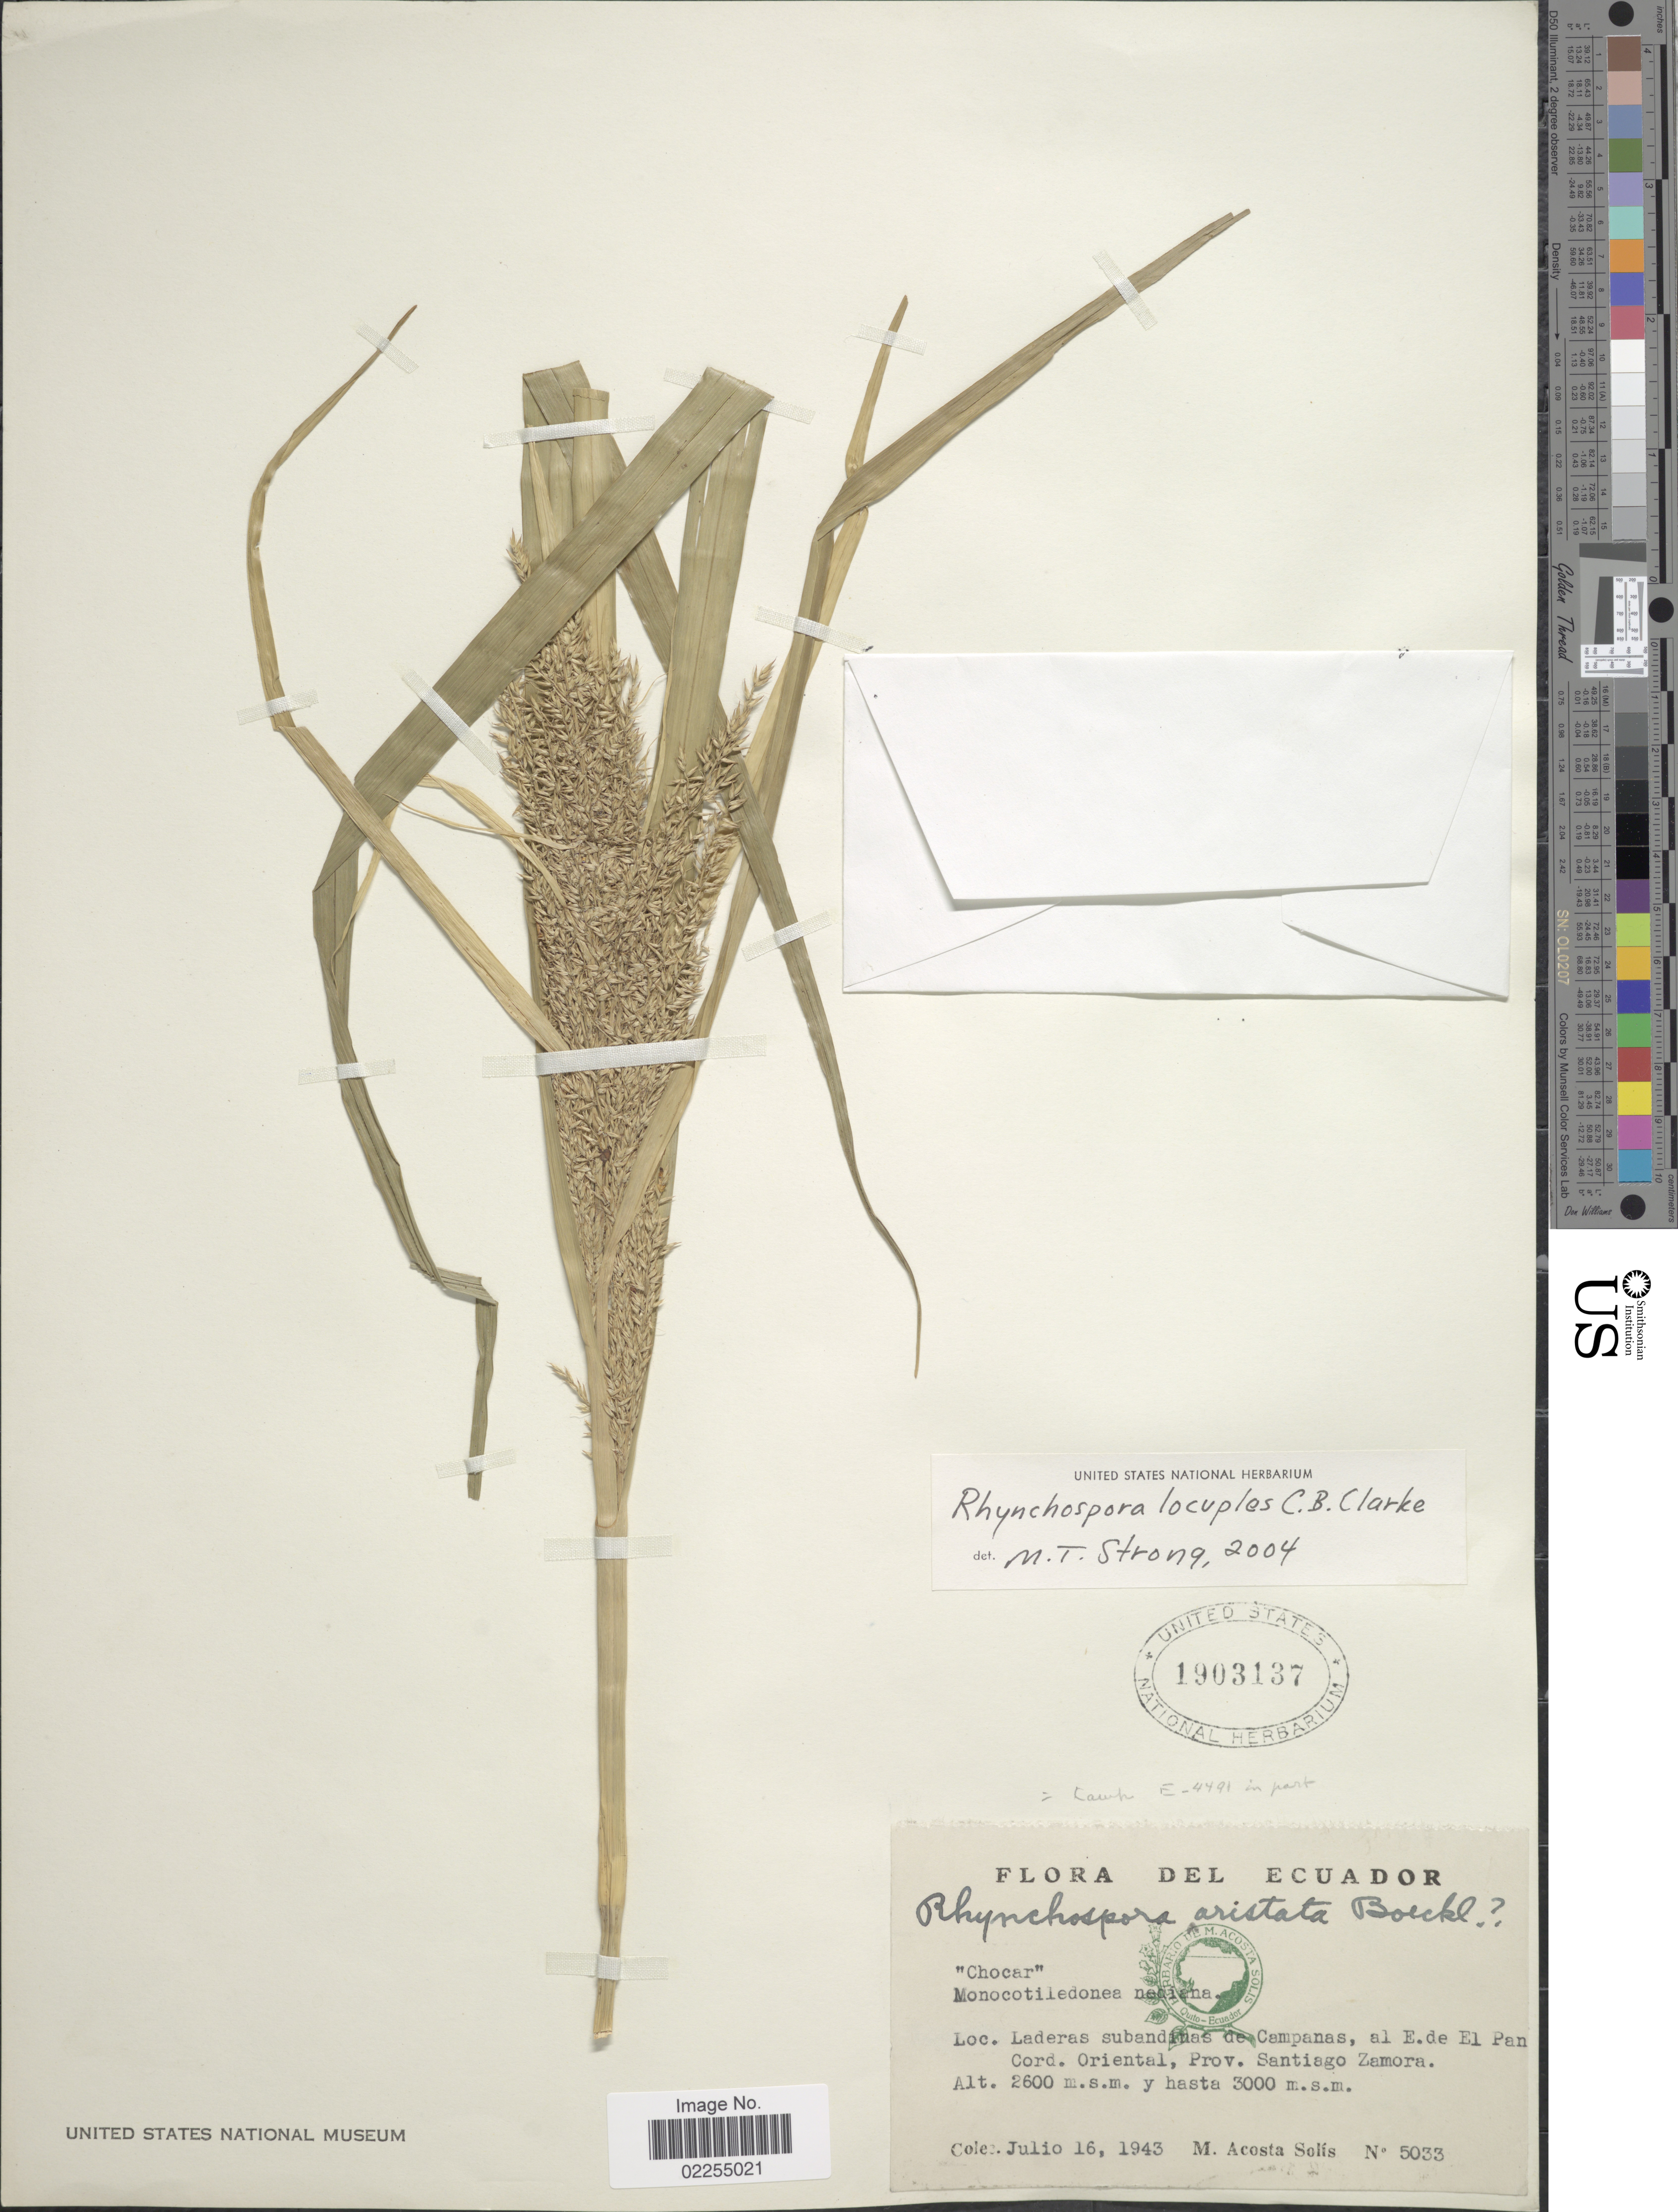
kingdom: Plantae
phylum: Tracheophyta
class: Liliopsida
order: Poales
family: Cyperaceae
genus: Rhynchospora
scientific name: Rhynchospora locuples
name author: C.B. Clarke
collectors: M. Acosta Solis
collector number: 5033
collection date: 1943-07-16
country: Ecuador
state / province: Morona-Santiago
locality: Laderas subandinas de Campanas, al E. de El Pan Cord. Oriental, Prov. Santiago Zamora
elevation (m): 2600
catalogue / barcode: US 1903137